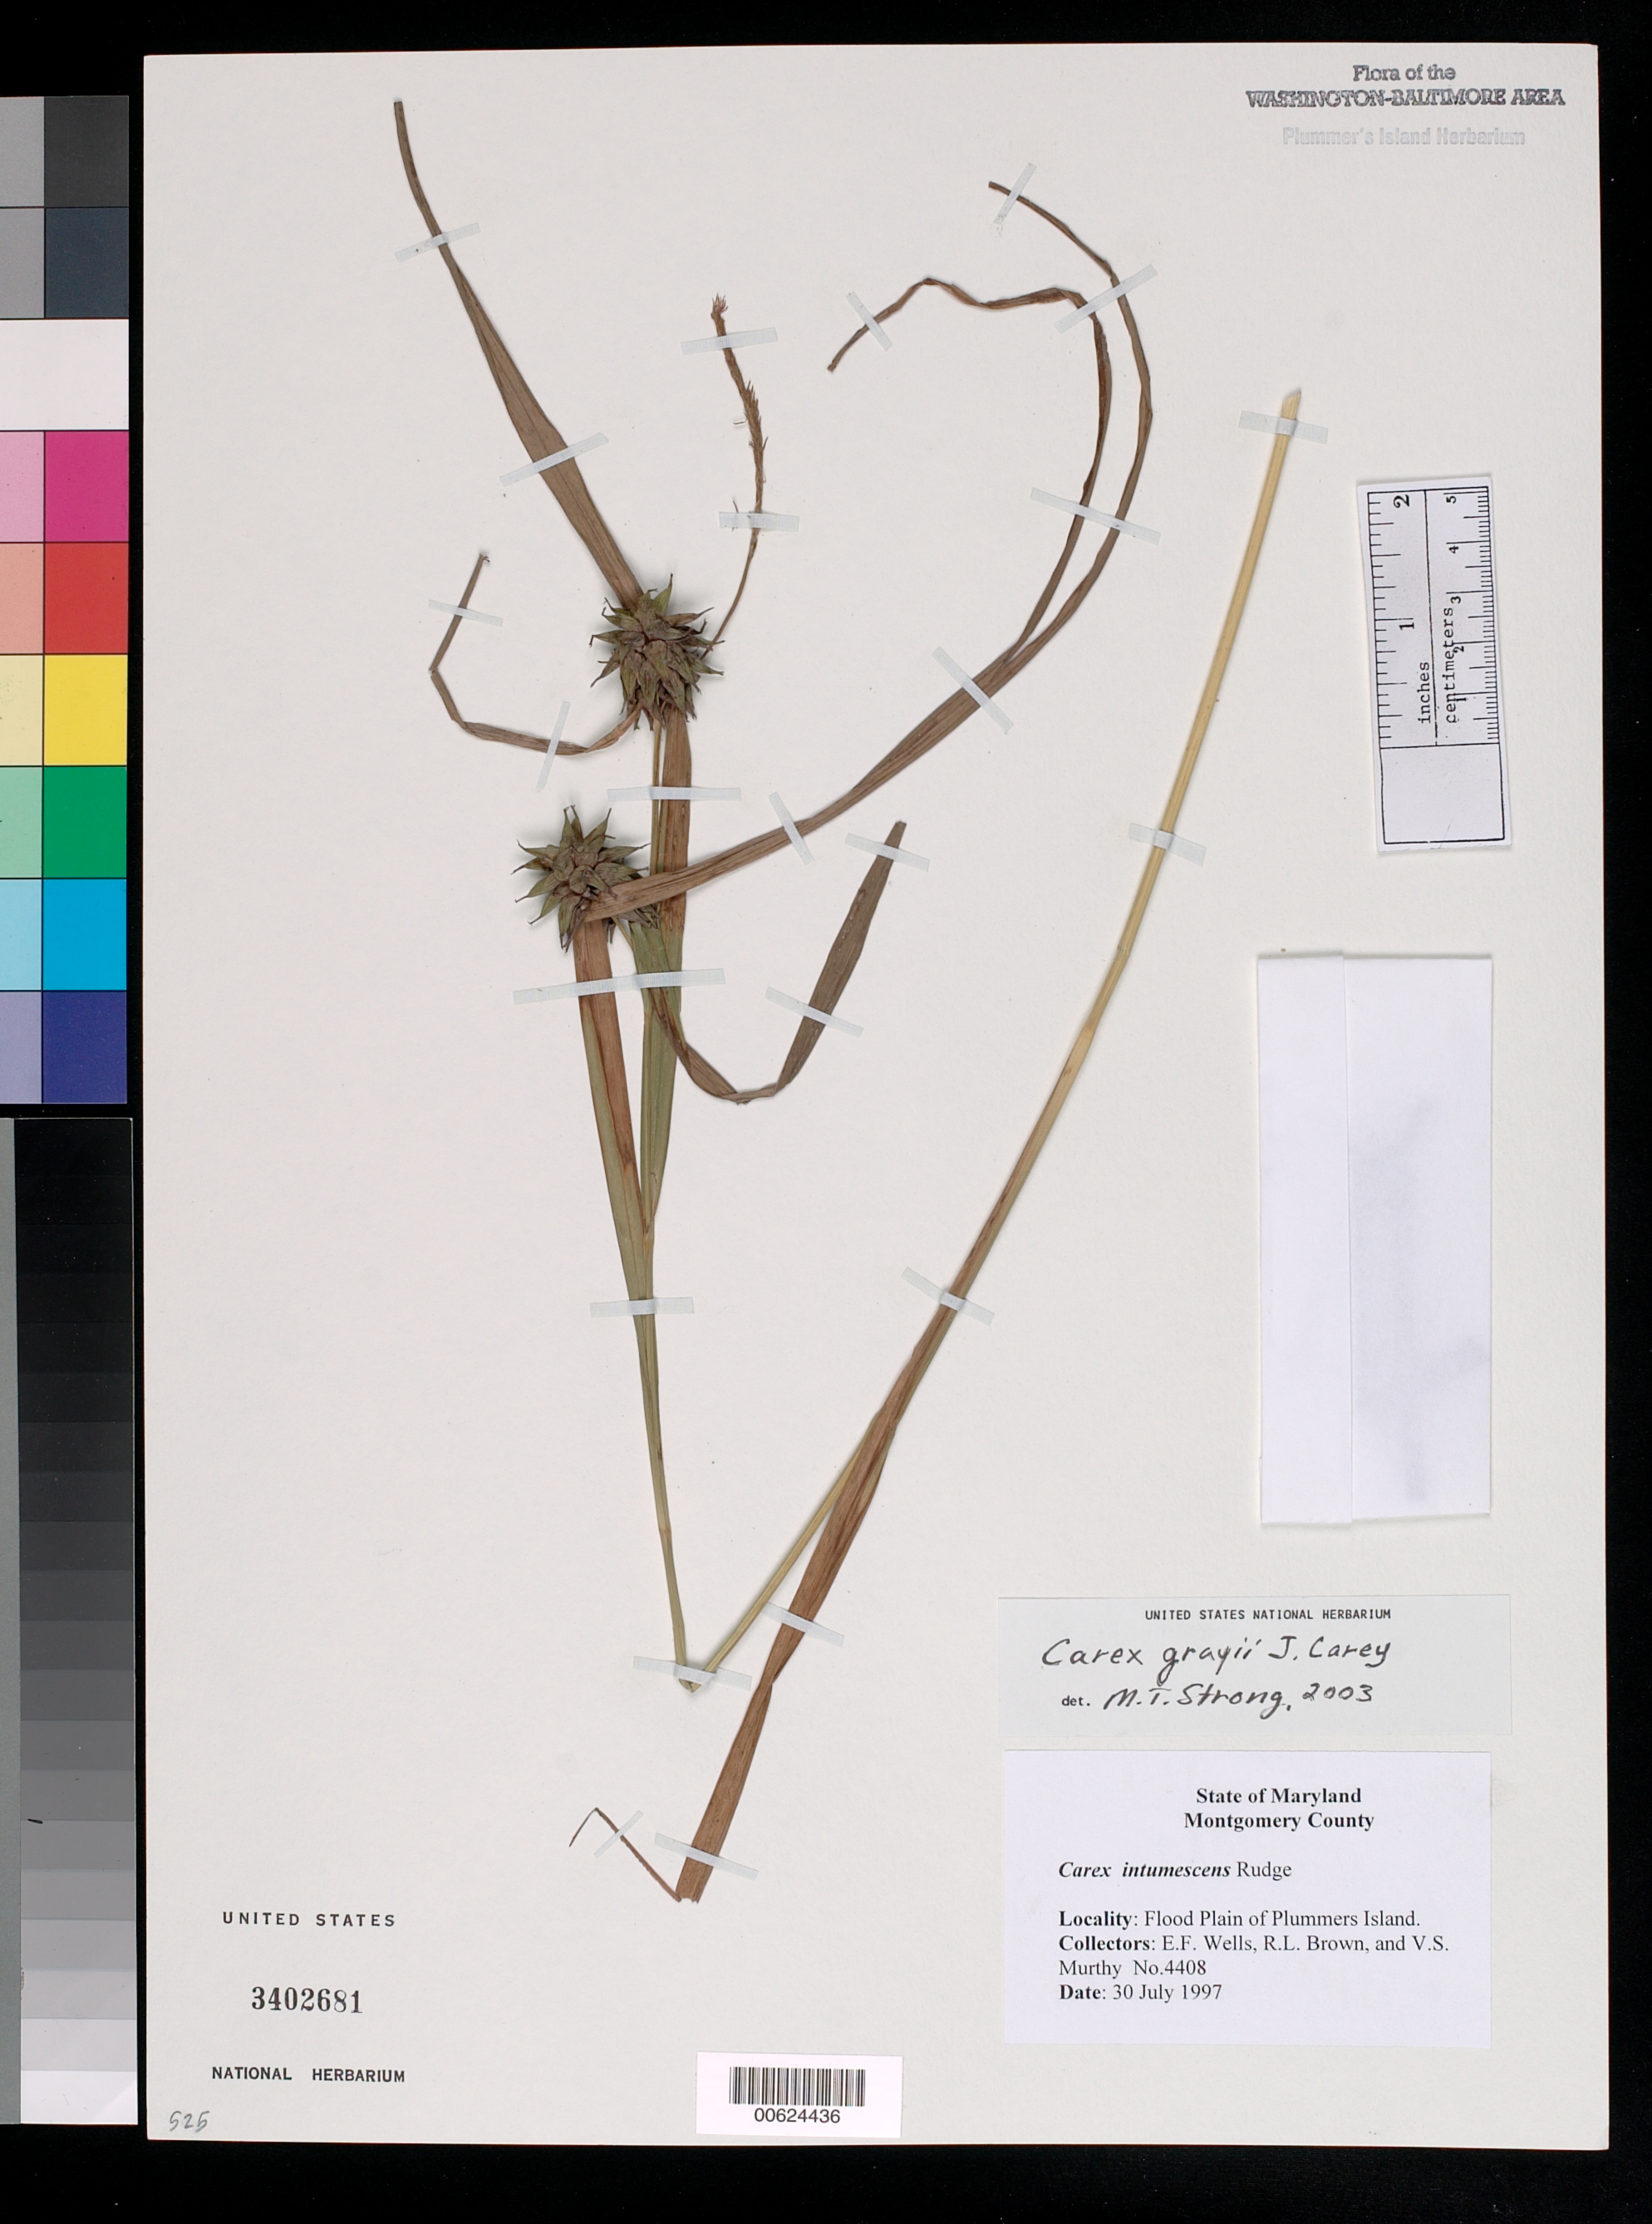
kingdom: Plantae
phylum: Tracheophyta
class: Liliopsida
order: Poales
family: Cyperaceae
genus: Carex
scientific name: Carex grayi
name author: J. Carey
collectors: E. F. Wells, R. L. Brown & V. S. Murthy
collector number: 4408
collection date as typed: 30 Jul 1997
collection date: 1997-07-30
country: United States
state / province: Maryland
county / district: Montgomery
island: Plummers Island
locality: Flood plain of Plummers Island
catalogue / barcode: US 3402681